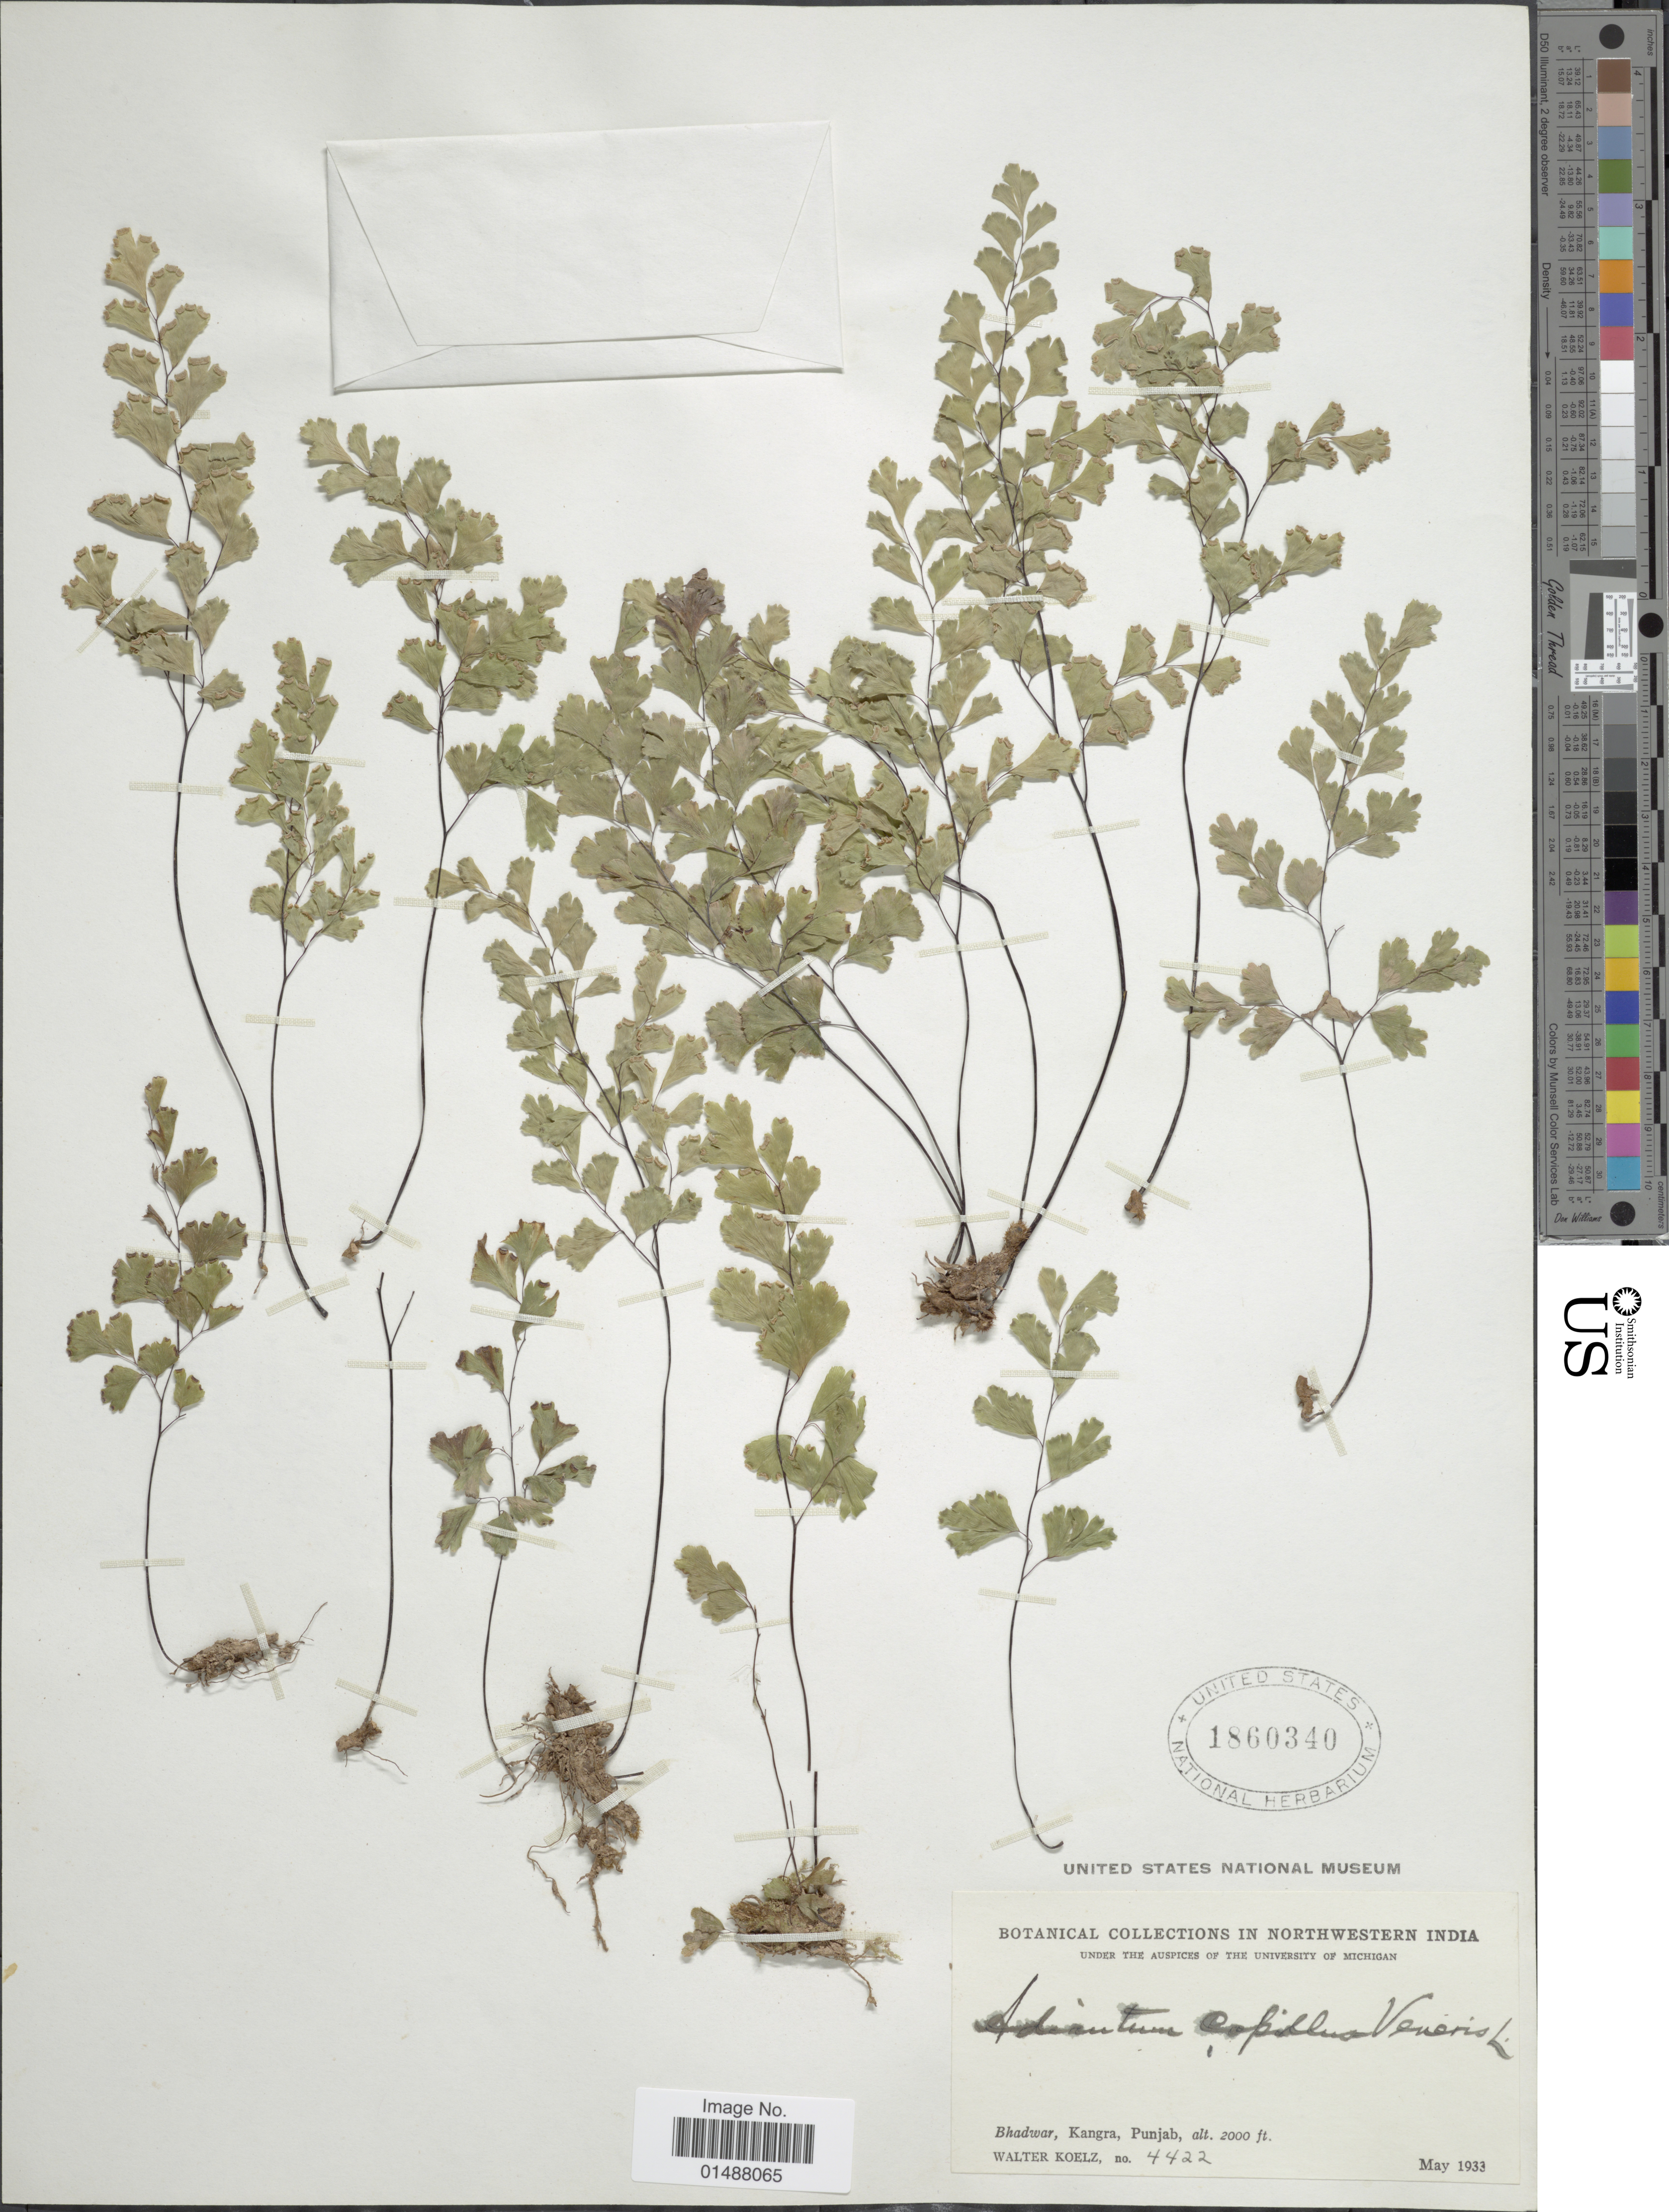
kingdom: Plantae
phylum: Tracheophyta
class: Polypodiopsida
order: Polypodiales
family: Pteridaceae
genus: Adiantum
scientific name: Adiantum capillus-veneris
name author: L.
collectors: W. N. Koelz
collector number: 4422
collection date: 1933-05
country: India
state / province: Himachal Pradesh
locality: Bhadwar, Kangra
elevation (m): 610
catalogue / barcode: US 1860340